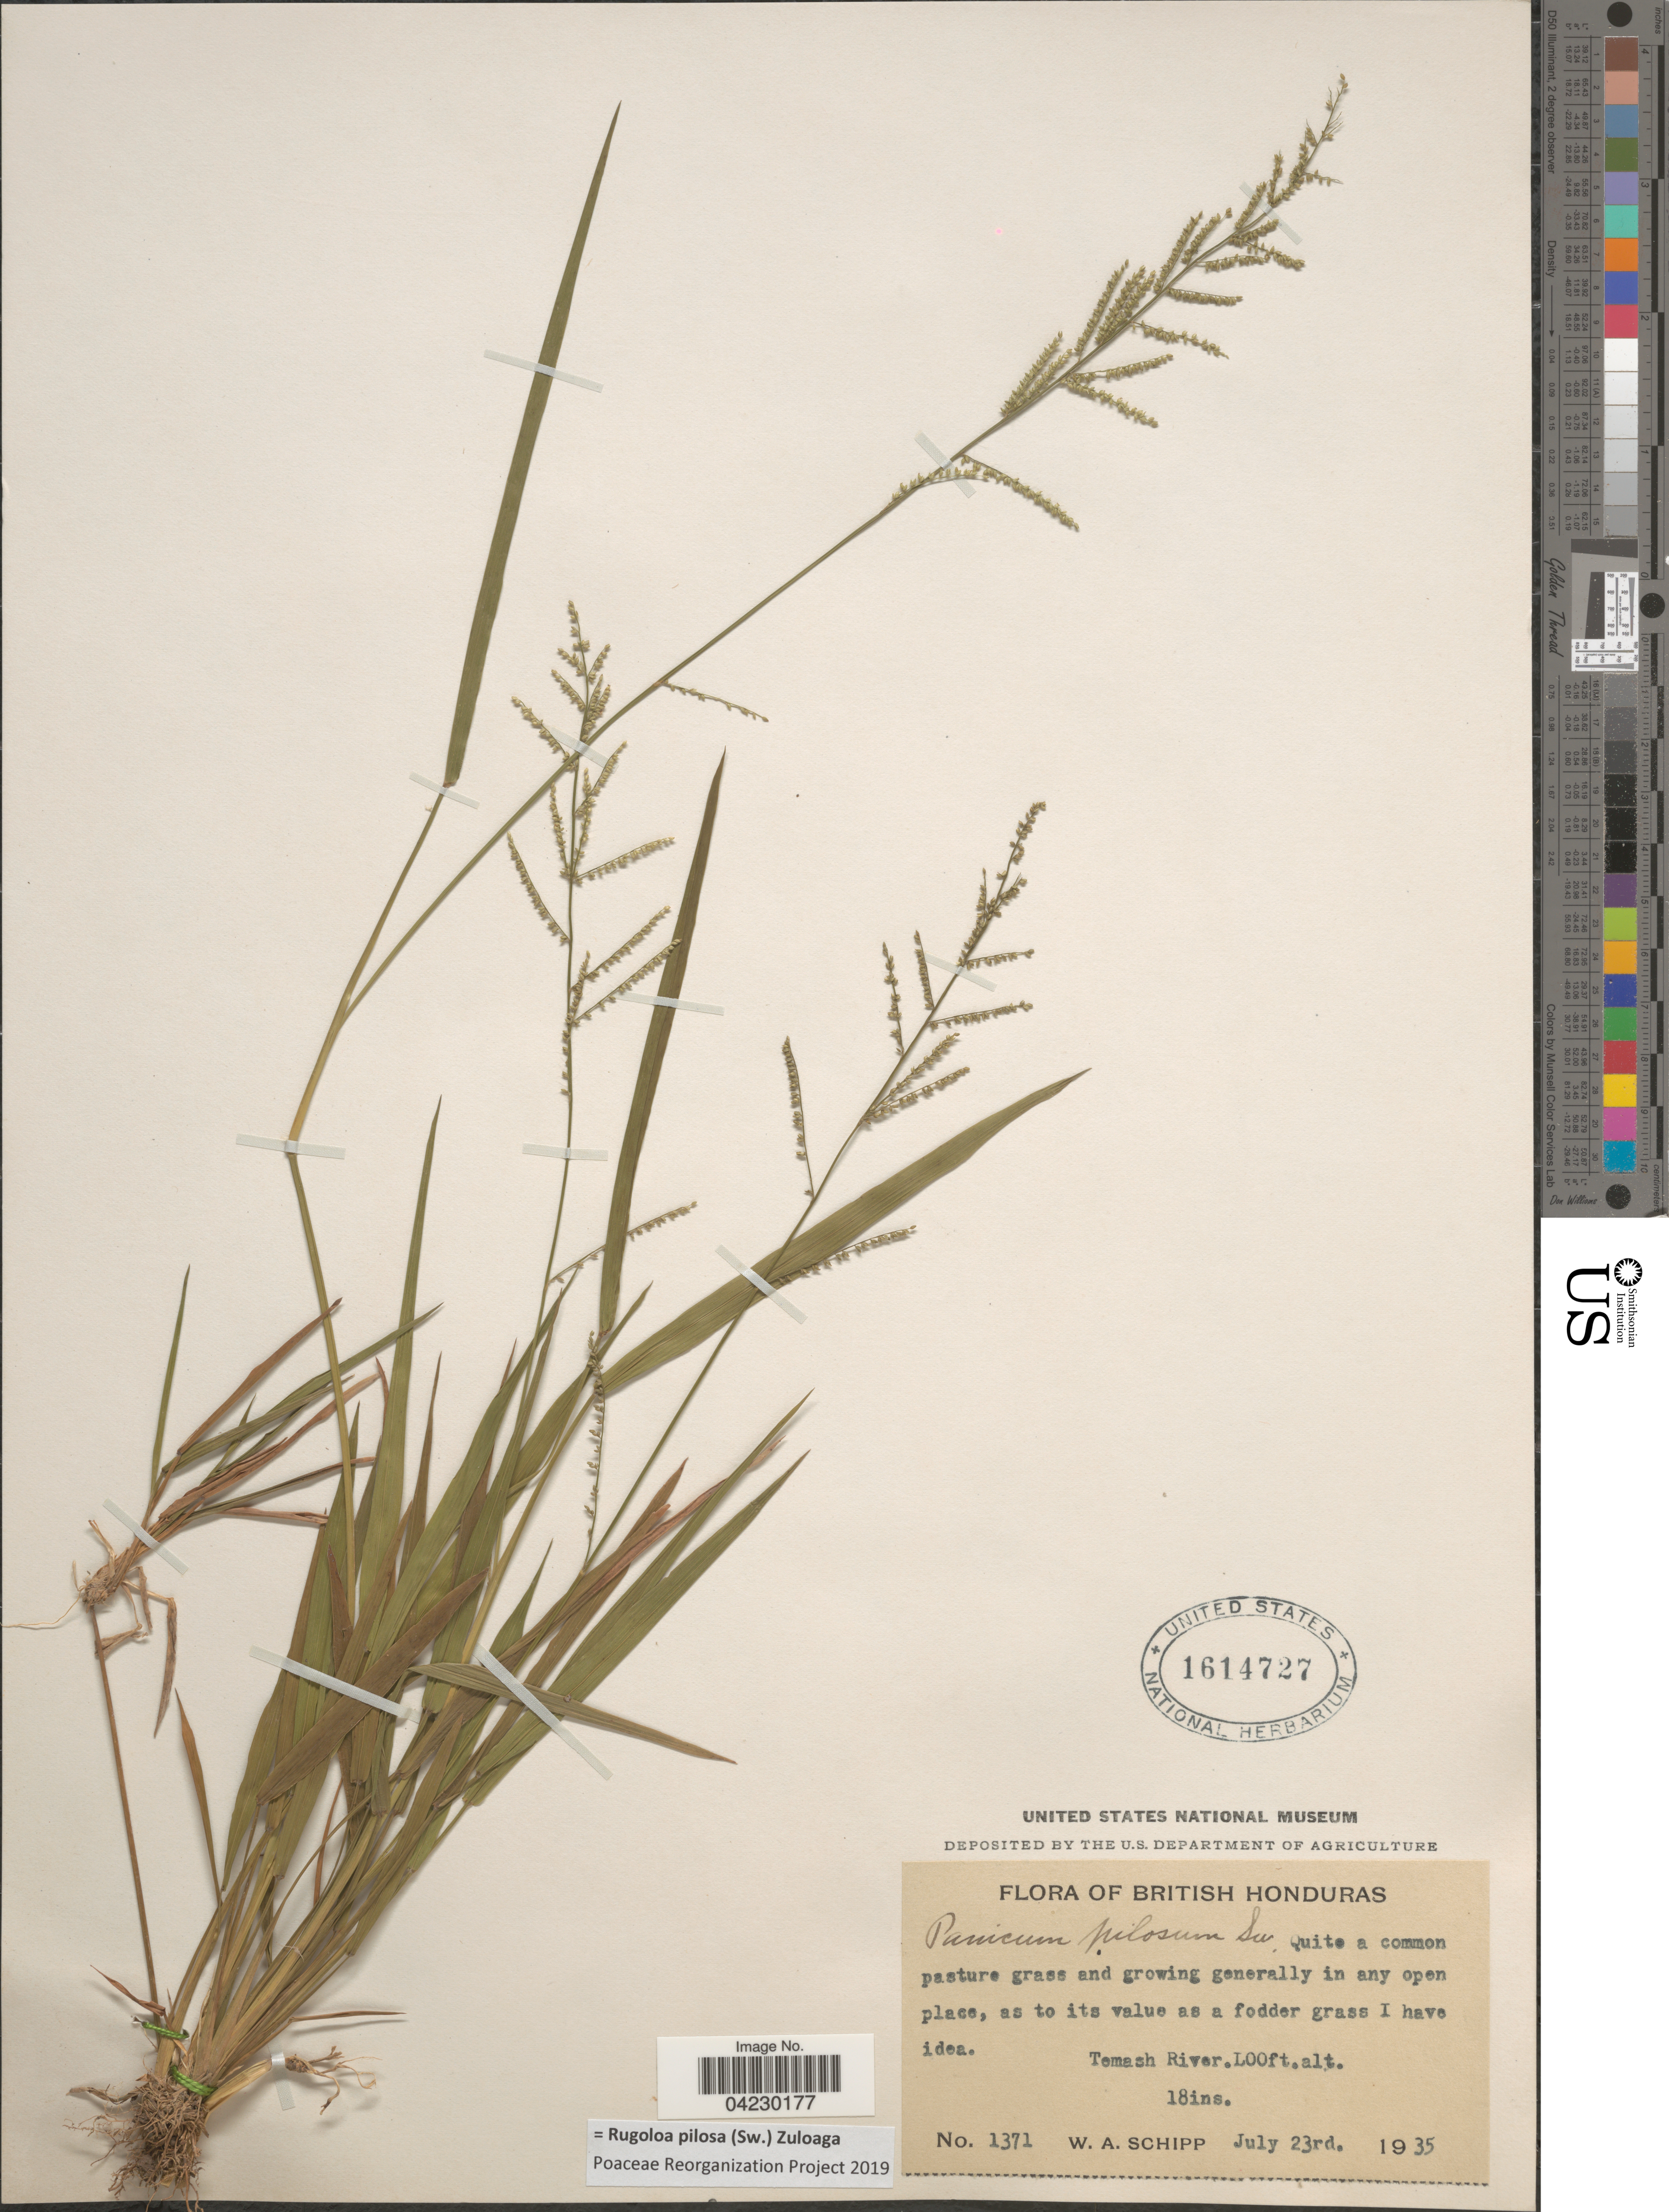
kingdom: Plantae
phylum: Tracheophyta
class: Liliopsida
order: Poales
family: Poaceae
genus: Rugoloa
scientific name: Rugoloa pilosa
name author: (Sw.) Zuloaga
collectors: W. Schipp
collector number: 1371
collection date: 1935-07-23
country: Belize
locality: British Honduras. Temash River.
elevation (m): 30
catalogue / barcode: US 1614727